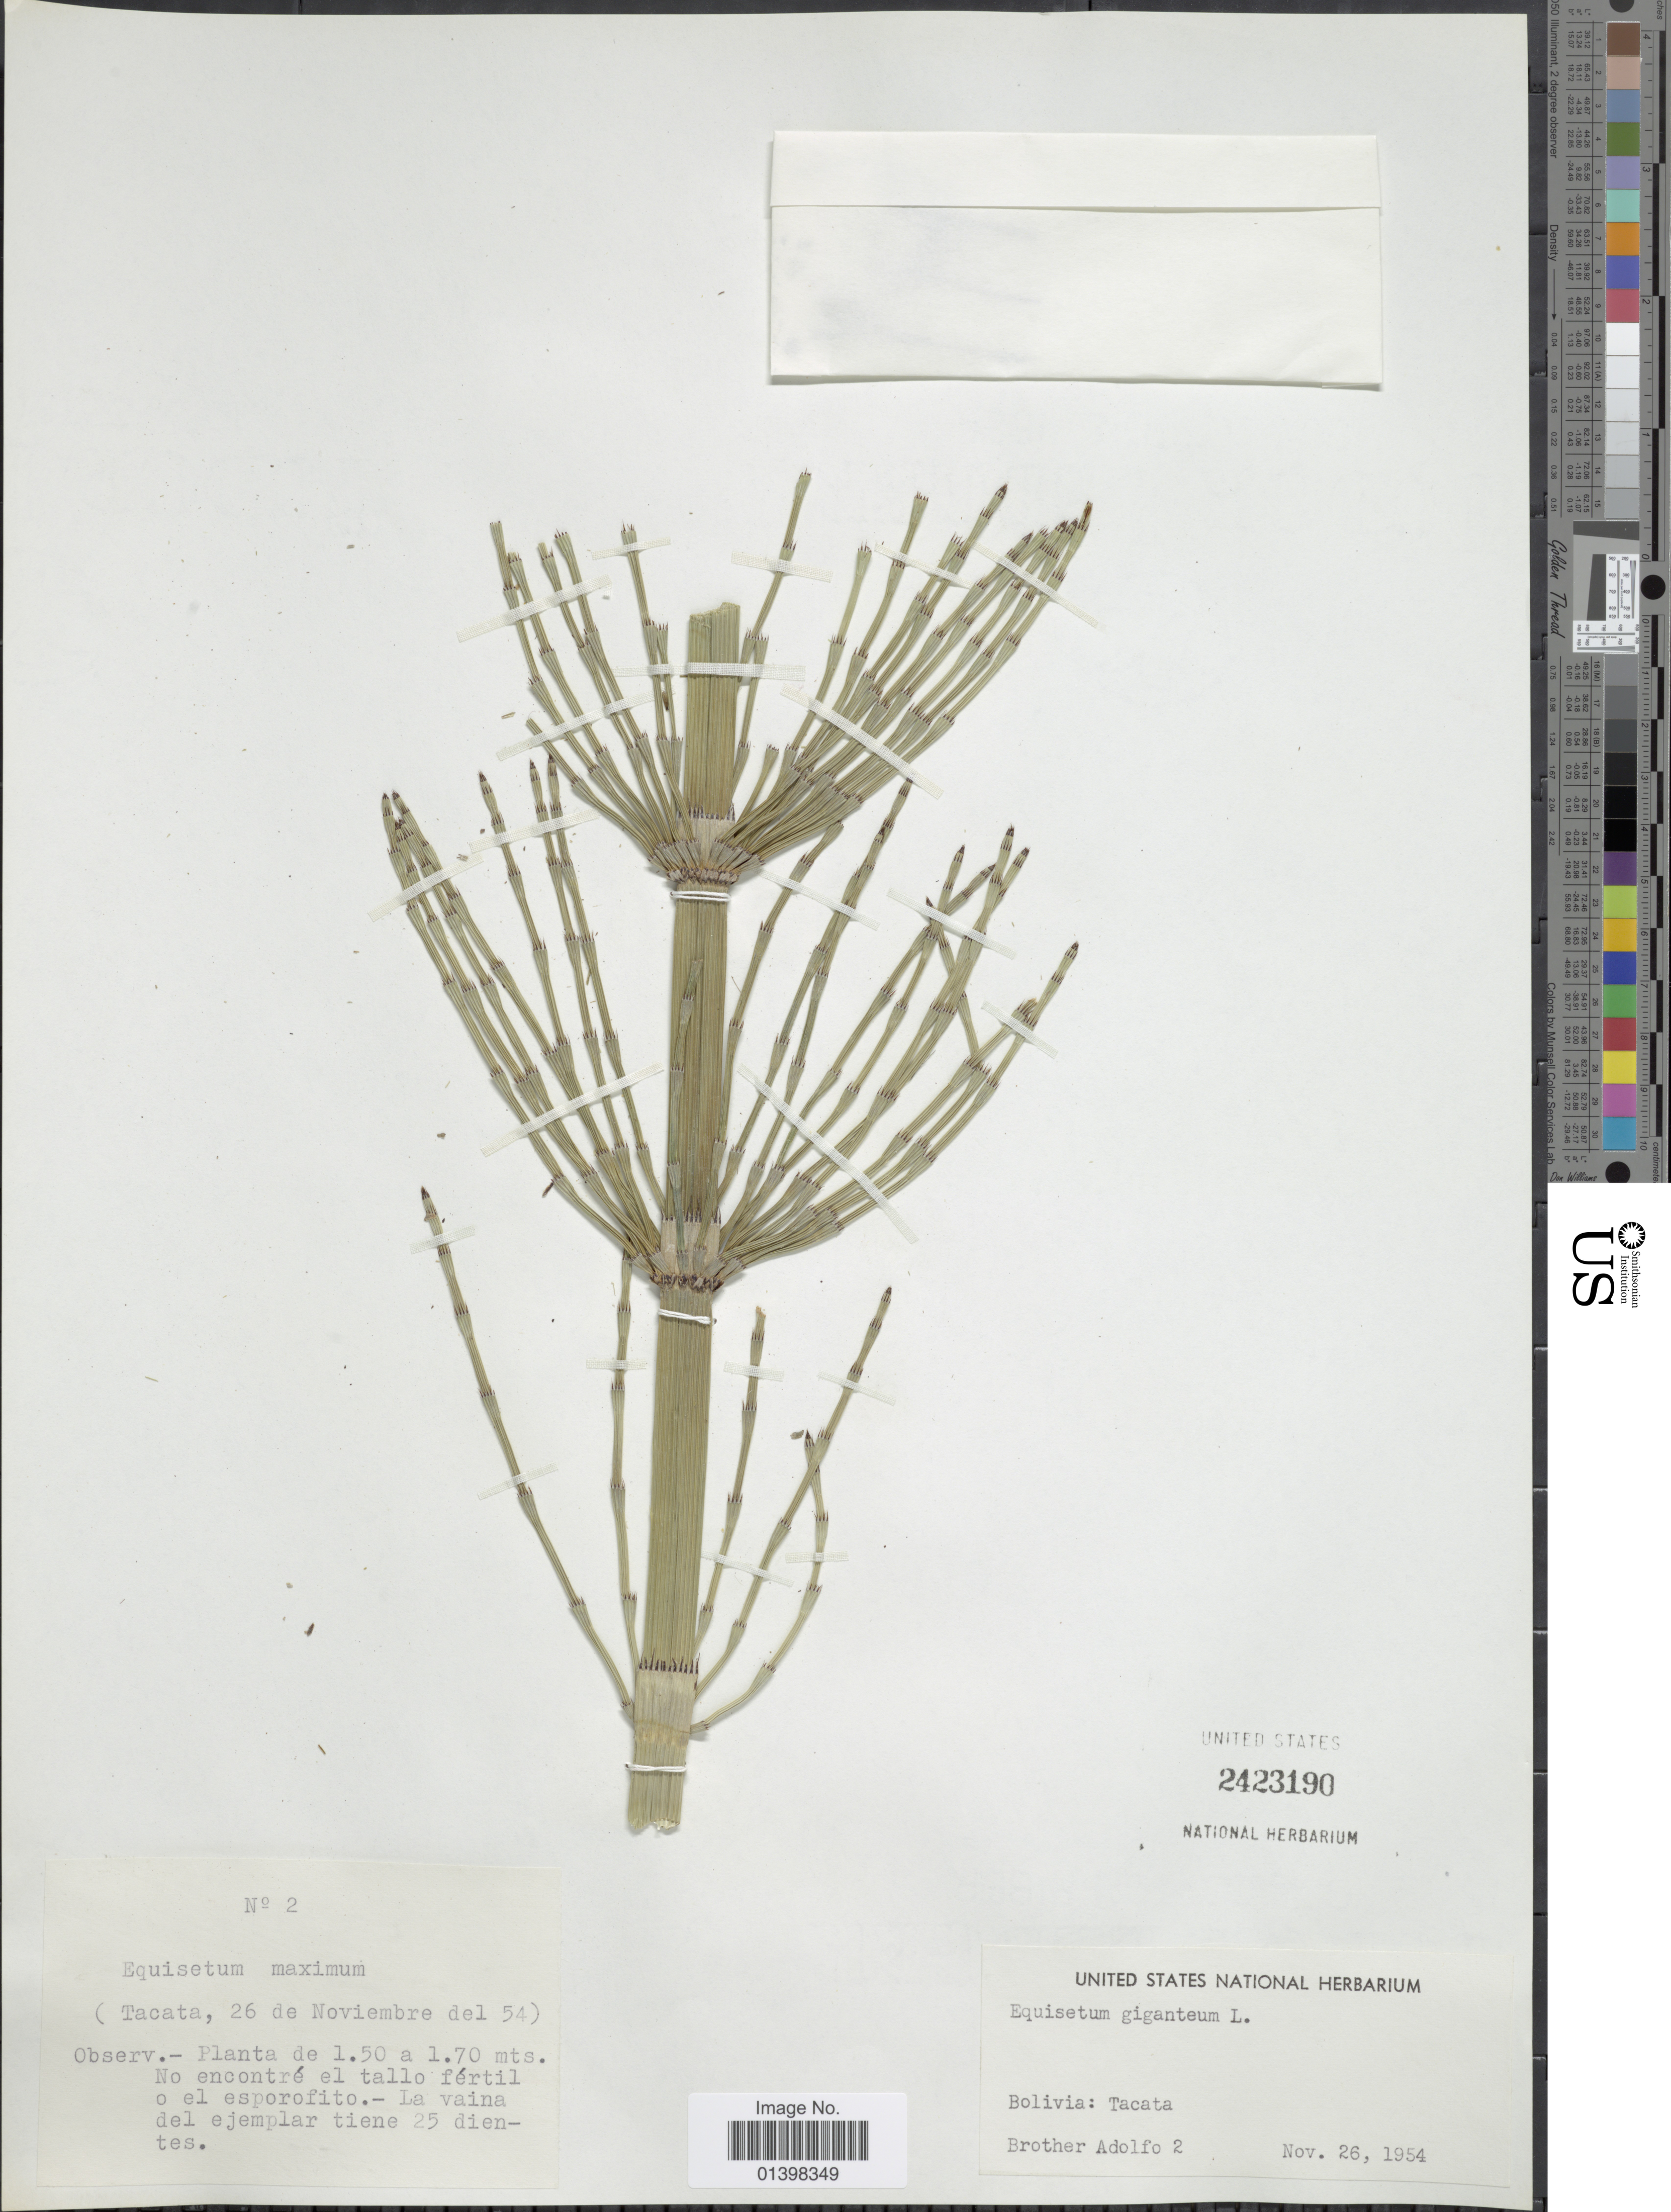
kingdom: Plantae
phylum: Tracheophyta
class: Polypodiopsida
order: Equisetales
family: Equisetaceae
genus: Equisetum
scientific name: Equisetum giganteum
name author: L.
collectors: Bro. Adolfo M.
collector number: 2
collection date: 1954-11-26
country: Bolivia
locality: Tacata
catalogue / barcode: US 2423190